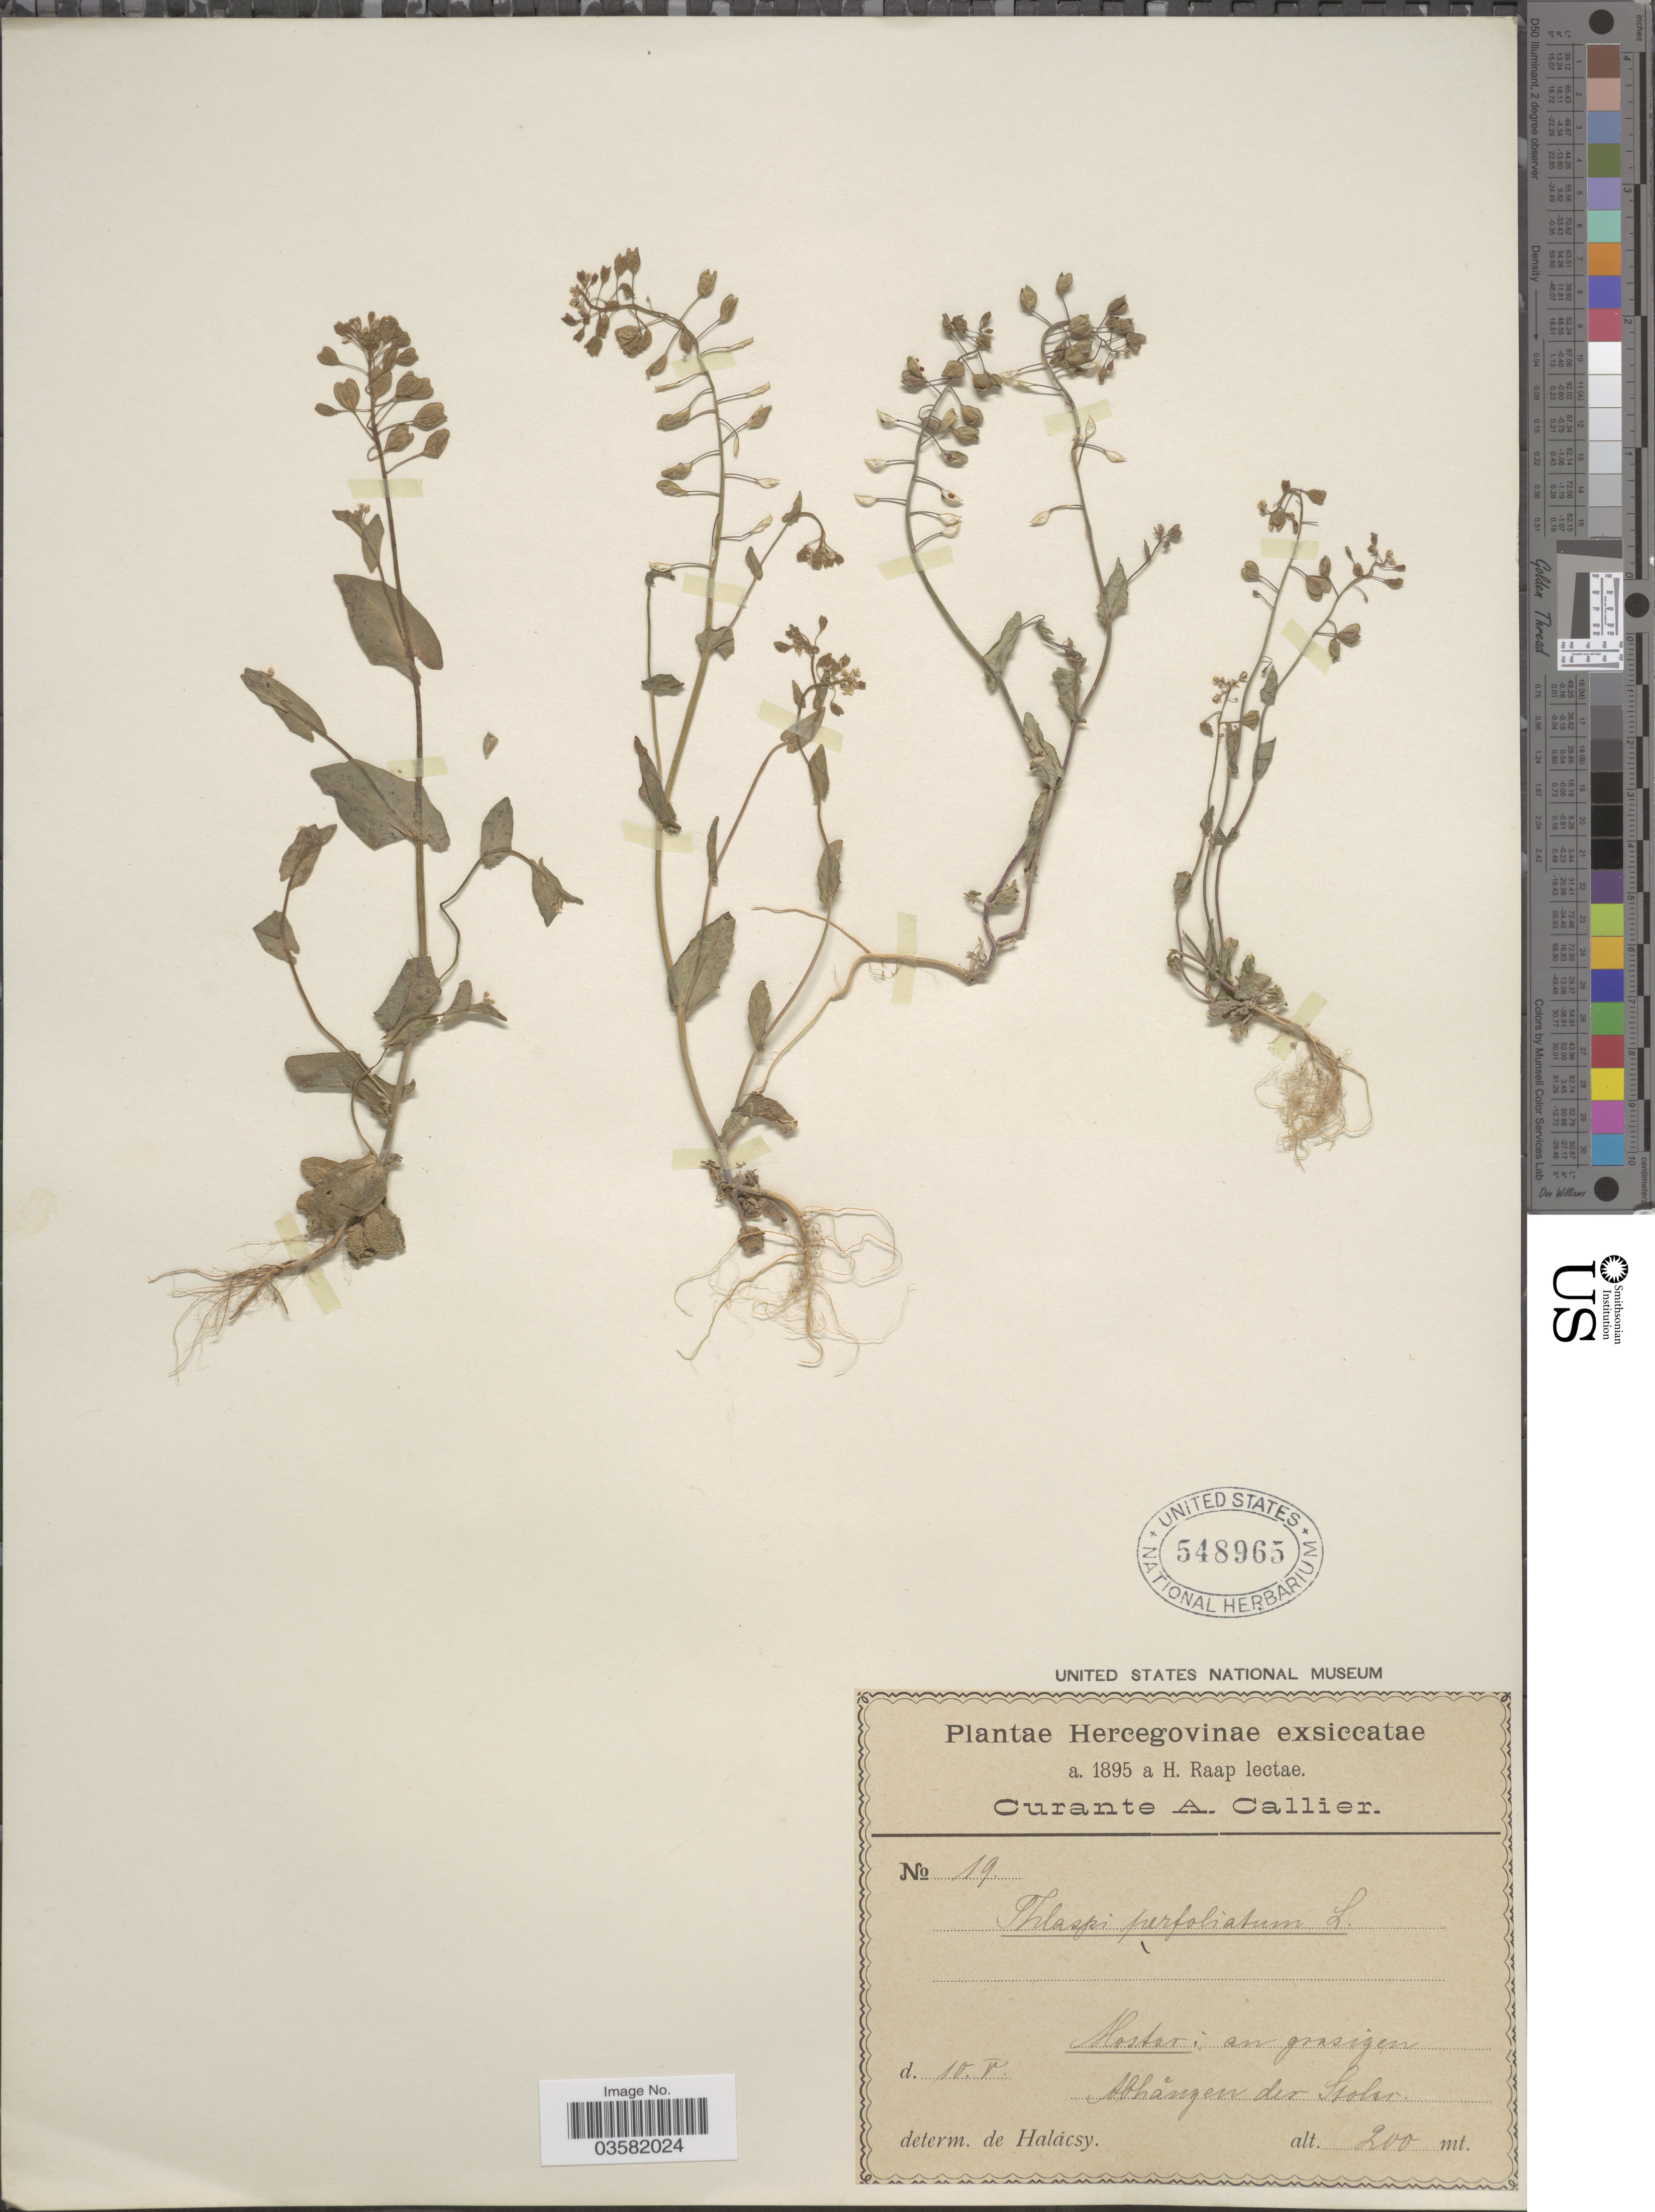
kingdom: Plantae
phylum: Tracheophyta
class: Magnoliopsida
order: Brassicales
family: Brassicaceae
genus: Thlaspi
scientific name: Thlaspi perfoliatum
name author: L.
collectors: H. Raap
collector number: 19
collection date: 1895-05-10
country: Bosnia and Herzegovina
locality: Hercegovinae. Mostar: an grasigen Abhángen der Stolar.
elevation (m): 200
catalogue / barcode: US 548965